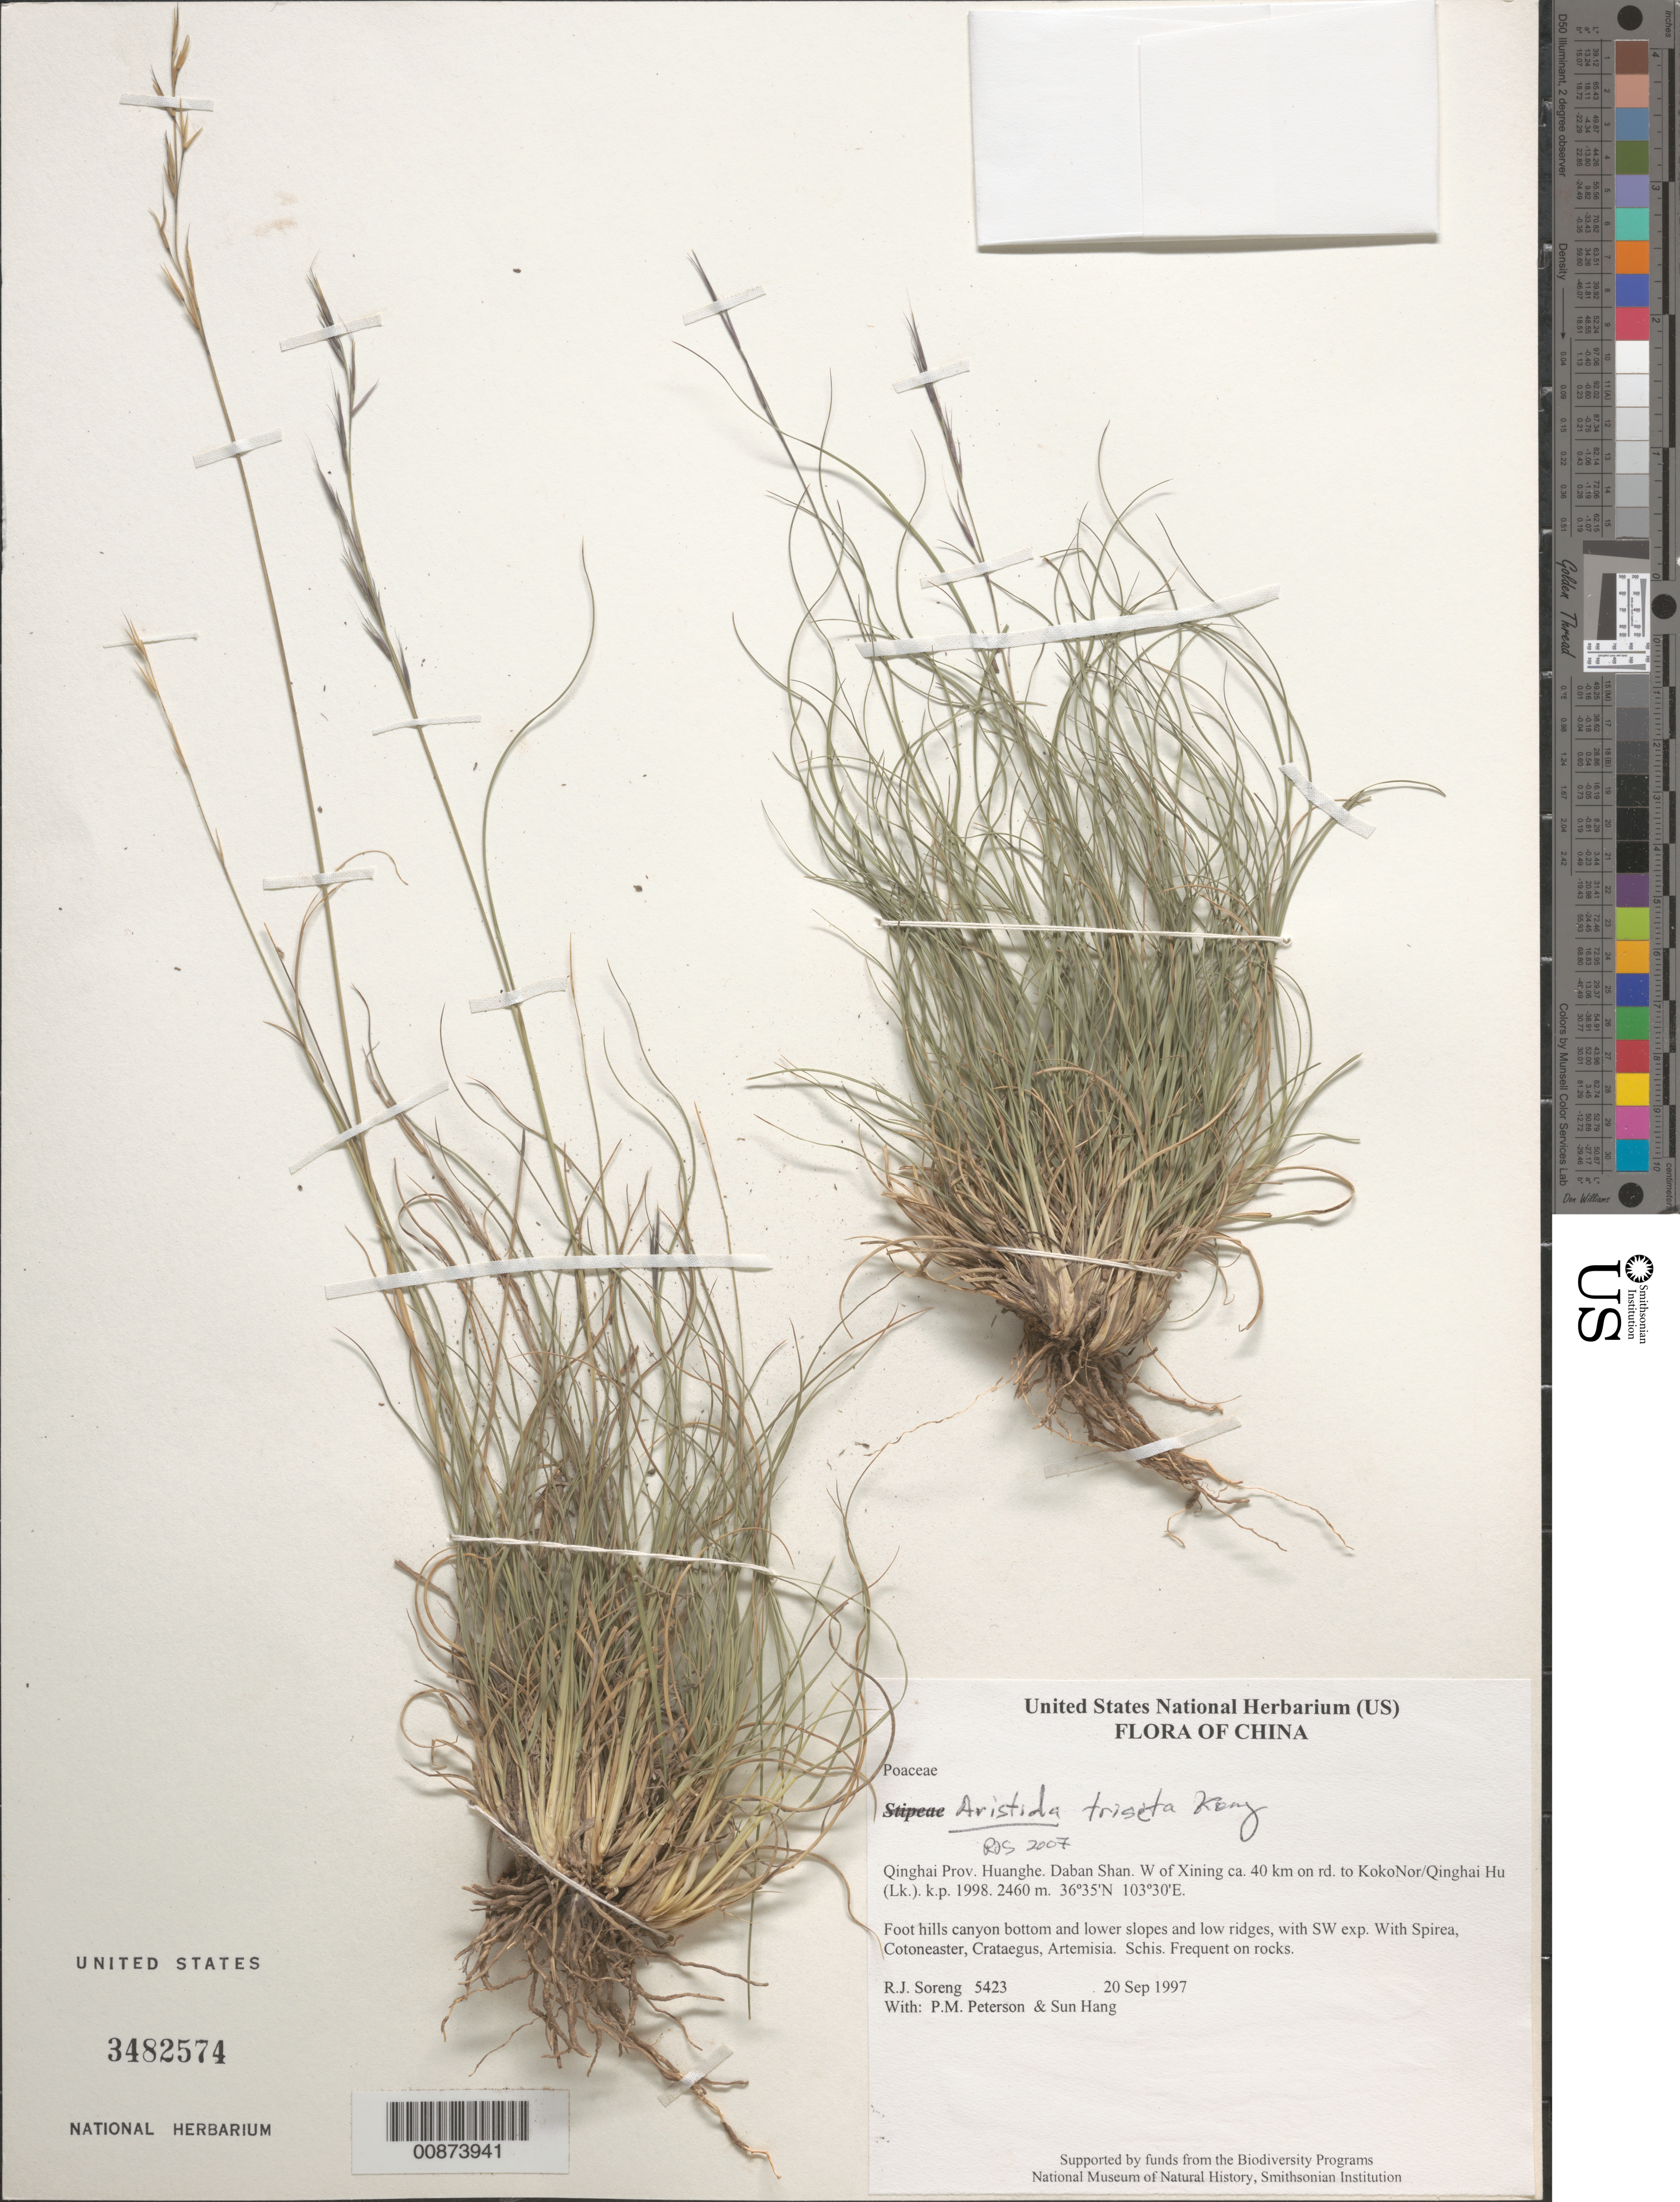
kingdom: Plantae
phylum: Tracheophyta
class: Liliopsida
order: Poales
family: Poaceae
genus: Aristida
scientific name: Aristida triseta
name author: Keng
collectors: R. J. Soreng, P. M. Peterson & Sun Hang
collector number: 5423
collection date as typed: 20 Sep 1997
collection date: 1997-09-20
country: China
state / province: Qinghai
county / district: Huanghe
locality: Daban Shan. W of Xining ca. 40 km on rd. to KokoNor/Qinghai Hu (Lk.). k.p. 1998.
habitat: Foot hills canyon bottom and lower slopes and low ridges, with SW exp. With Spirea, Cotoneaster, Crataegus, Artemisia. Schis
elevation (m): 2460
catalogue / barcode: US 3482574